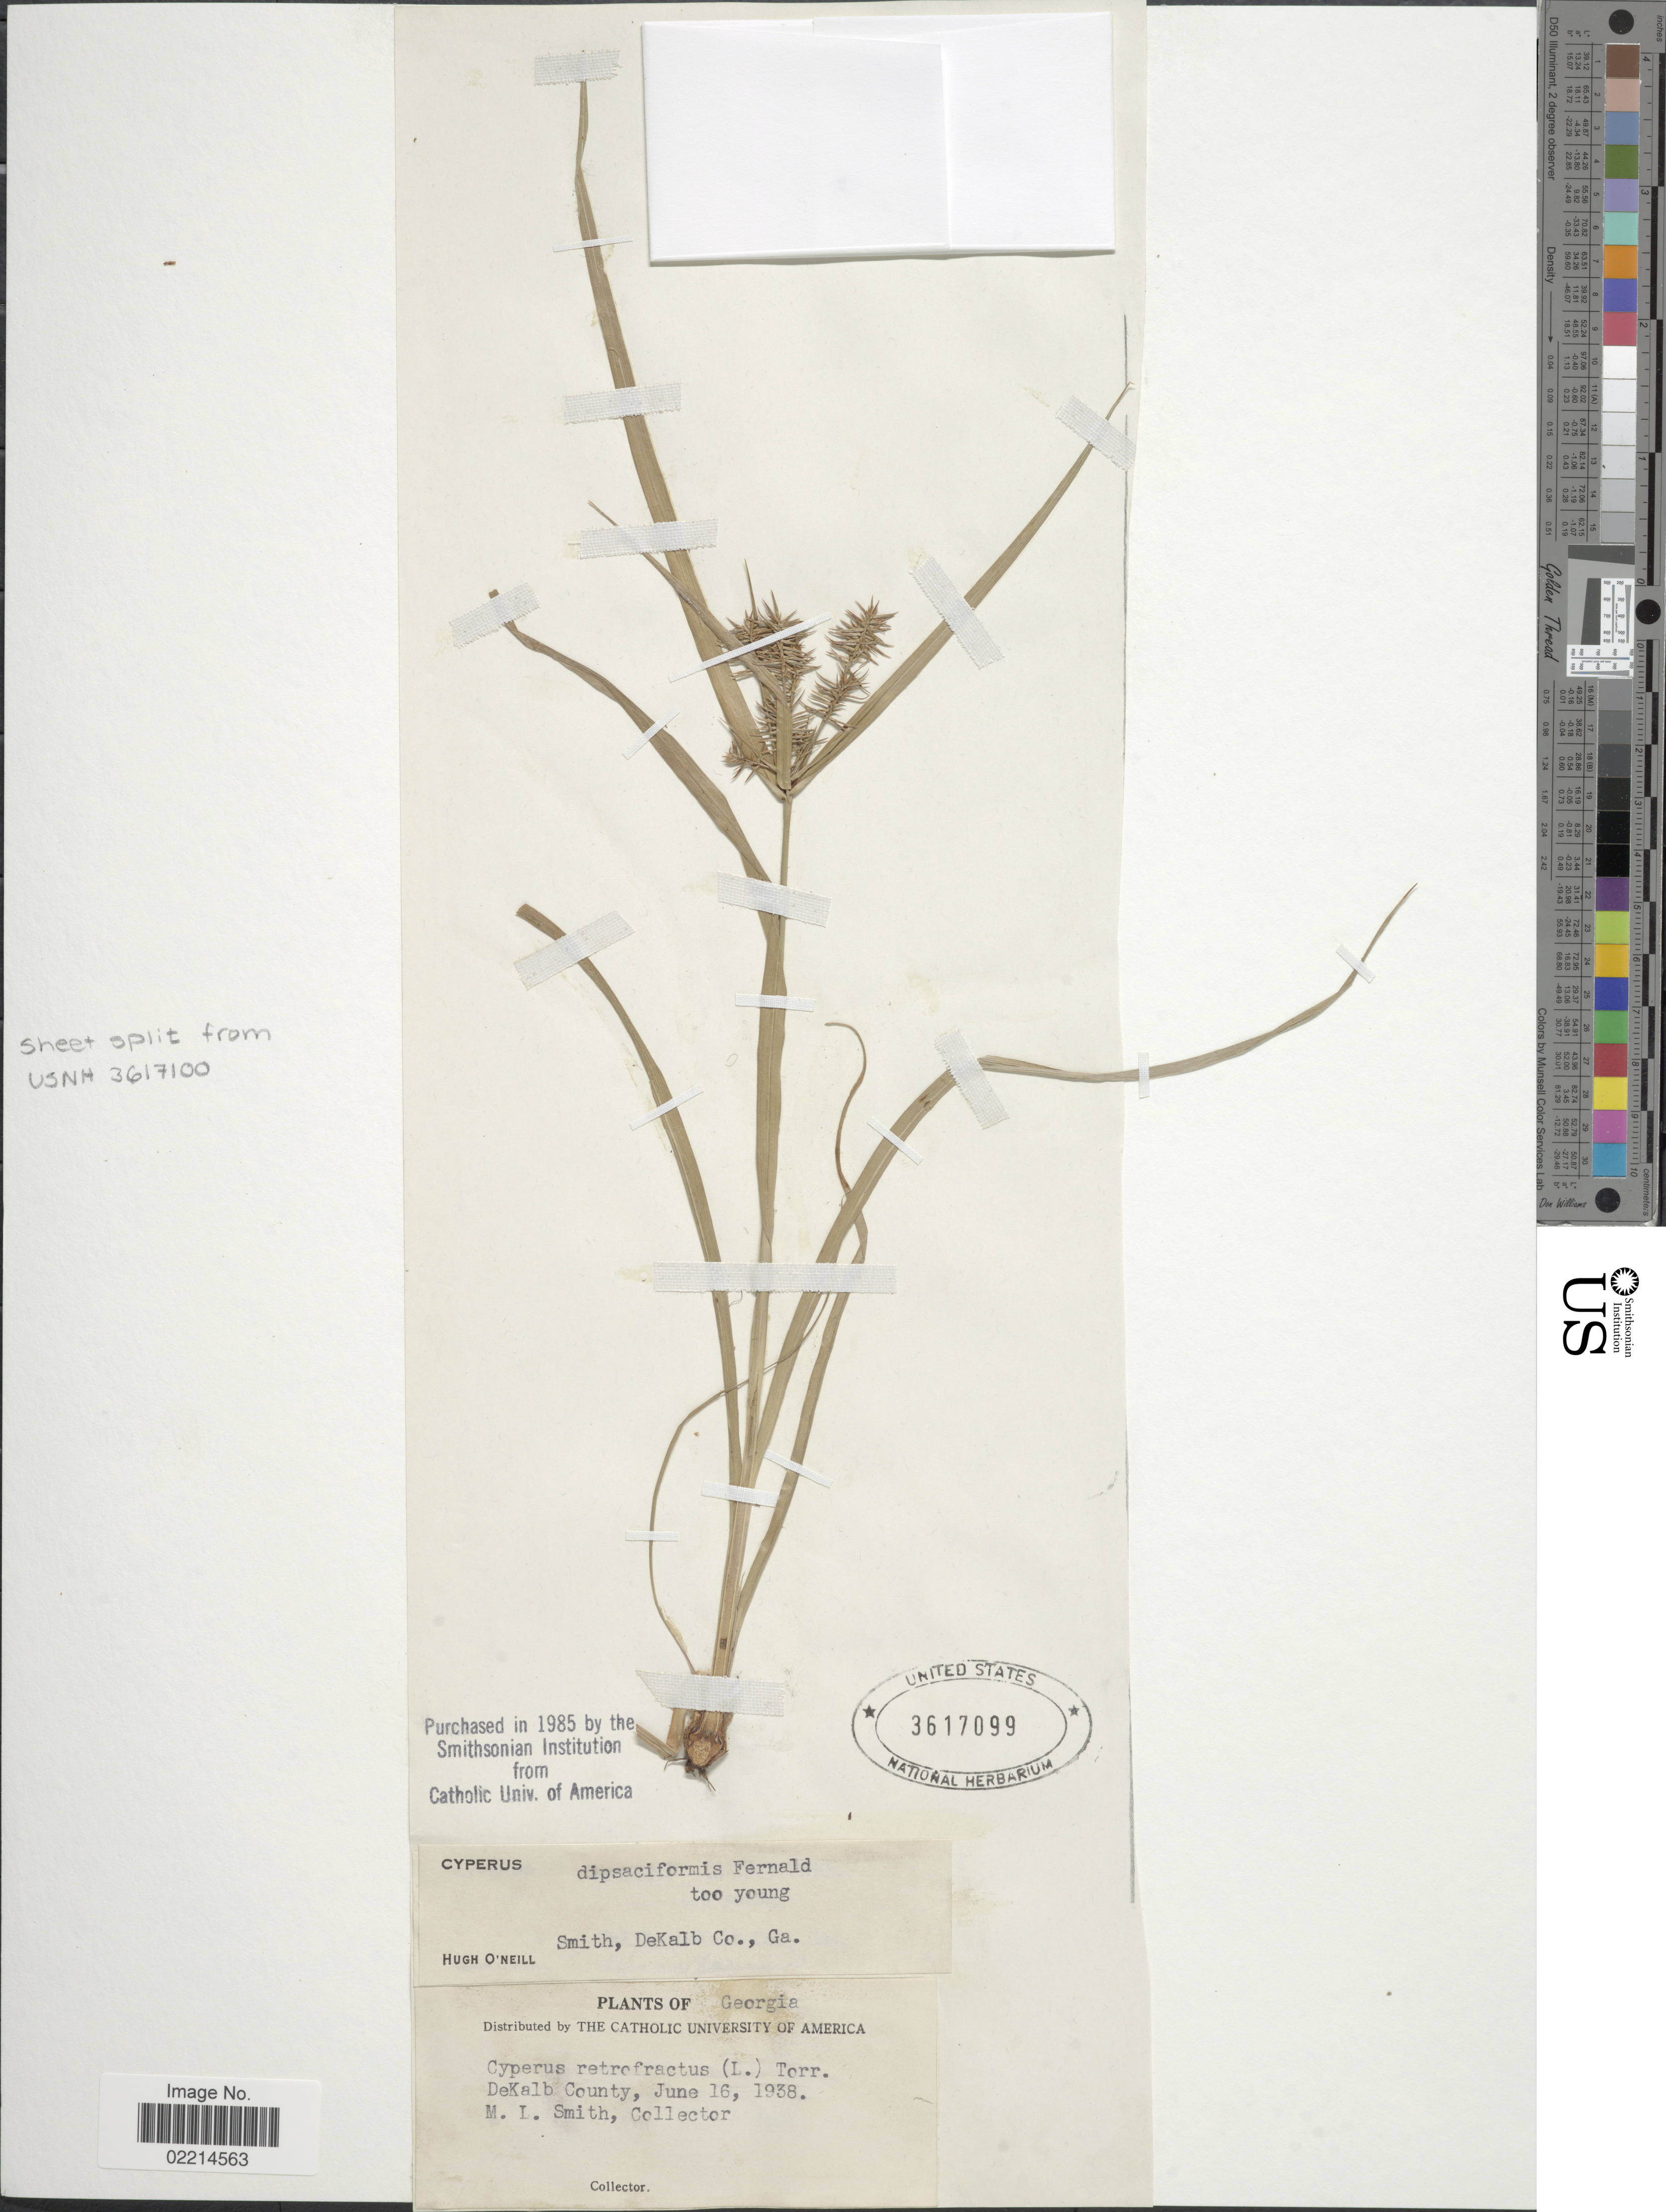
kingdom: Plantae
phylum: Tracheophyta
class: Liliopsida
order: Poales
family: Cyperaceae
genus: Cyperus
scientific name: Cyperus retrofractus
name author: (L.) Torr.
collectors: M. Smith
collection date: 1938-06-16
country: United States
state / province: Georgia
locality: DeKalb County.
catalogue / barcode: US 3617099